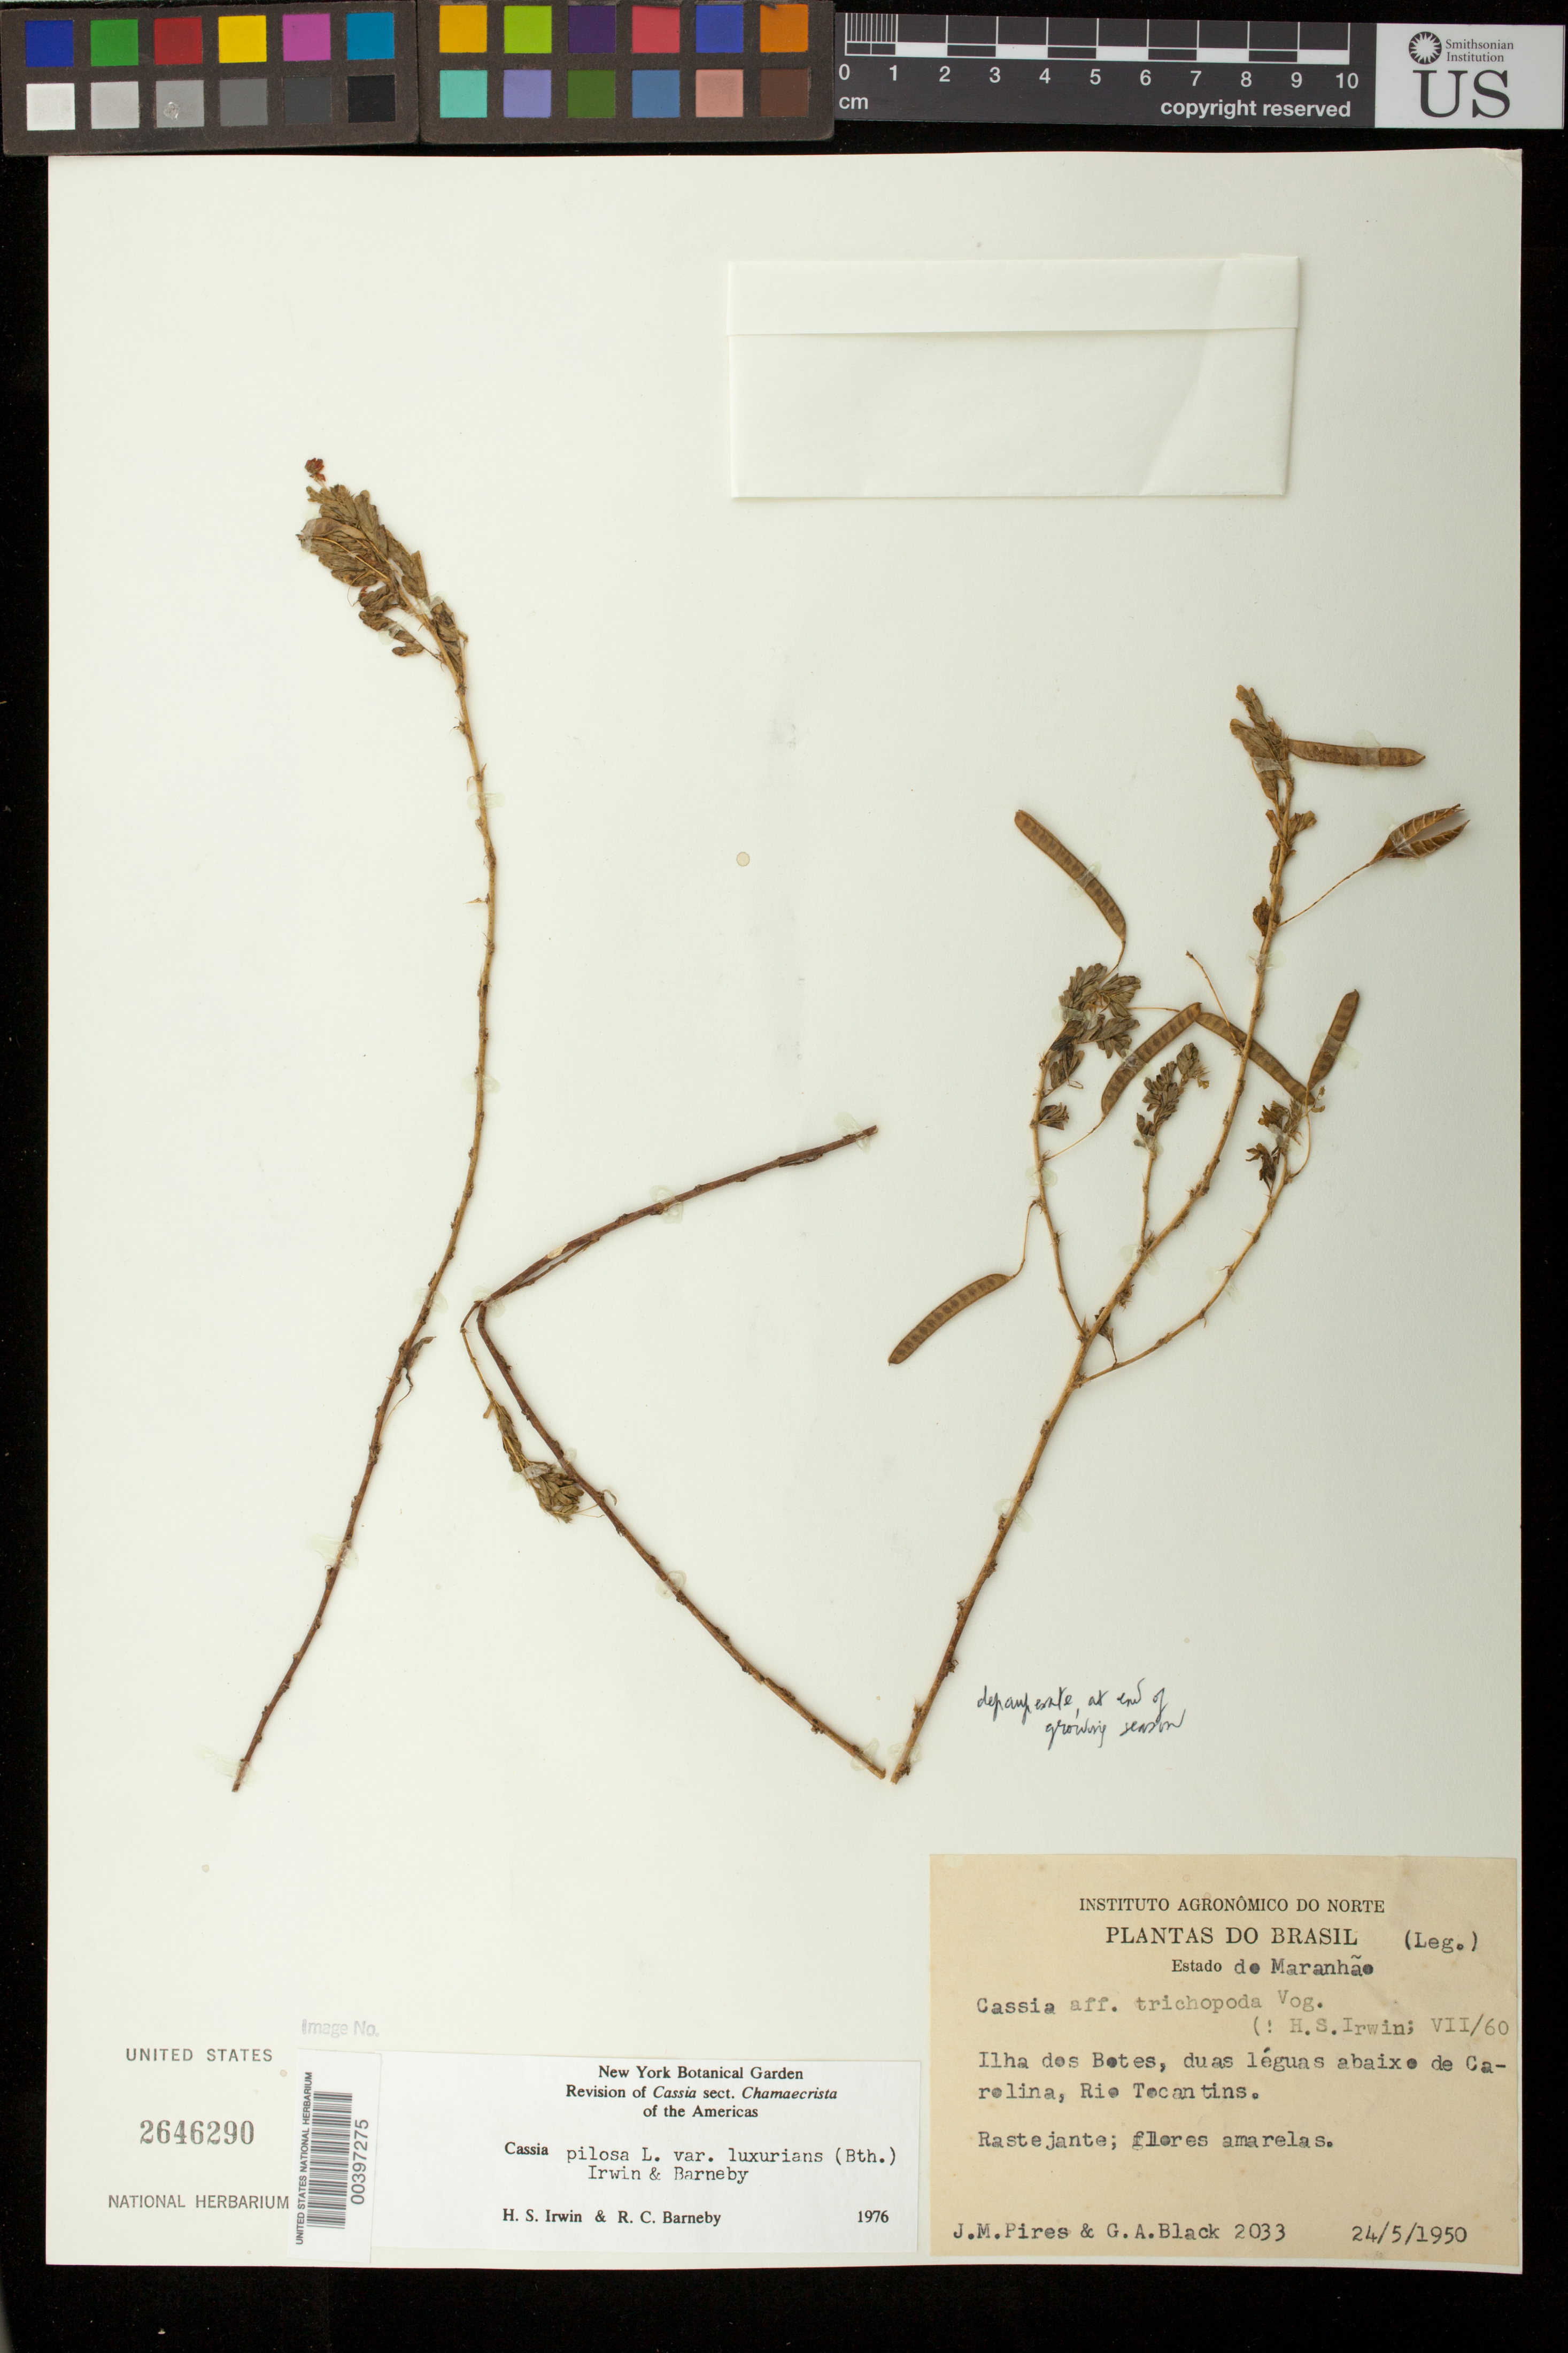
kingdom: Plantae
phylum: Tracheophyta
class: Magnoliopsida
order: Fabales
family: Fabaceae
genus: Chamaecrista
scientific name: Chamaecrista pilosa var. luxurians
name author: (Benth.) H.S. Irwin & Barneby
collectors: J. M. Pires & G. A. Black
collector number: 2033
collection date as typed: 24 May 1950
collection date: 1950-05-24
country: Brazil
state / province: Maranhão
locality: Ilha dos Botes, duas leguas abaixo de Carolina, Rio Tocantins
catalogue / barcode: US 2646290